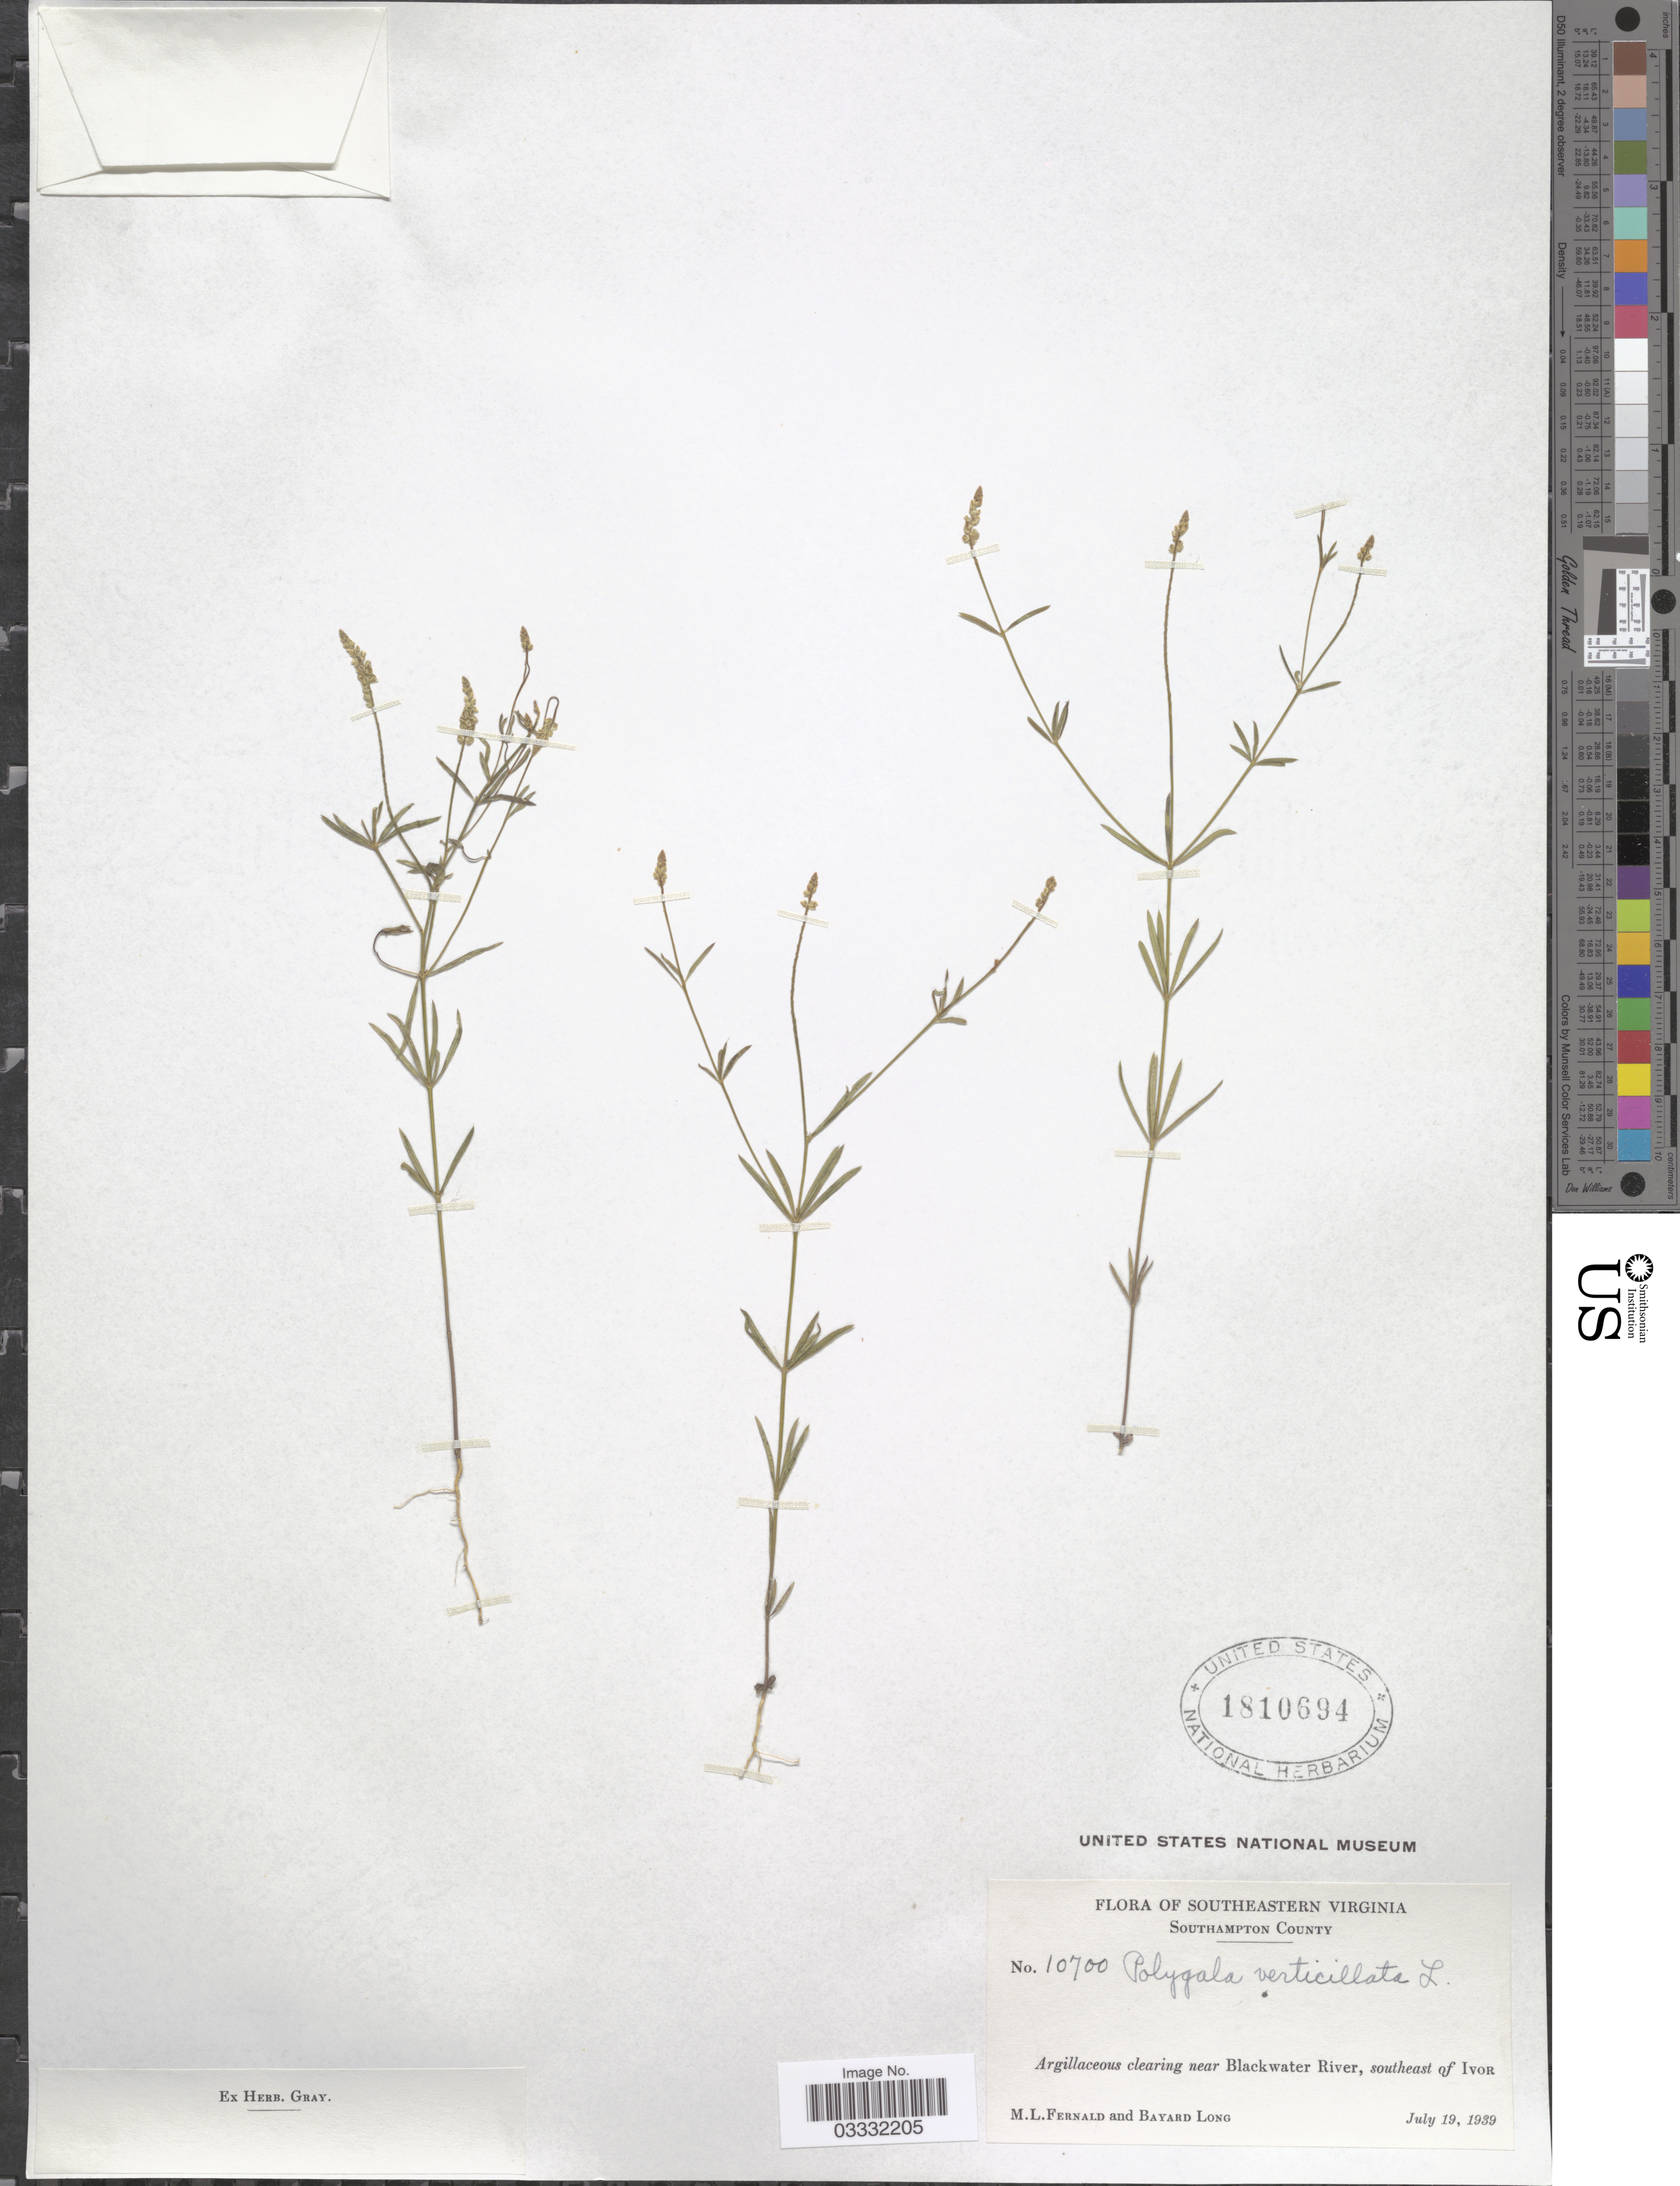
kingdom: Plantae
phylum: Tracheophyta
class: Magnoliopsida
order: Fabales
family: Polygalaceae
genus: Polygala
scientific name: Polygala verticillata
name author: L.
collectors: M. L. Fernald & B. Long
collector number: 10700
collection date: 1939-07-19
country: United States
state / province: Virginia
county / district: Southampton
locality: Southeastern Virginia. Southampton County. Near Blackwater River, southeast of Ivor.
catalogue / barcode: US 1810694